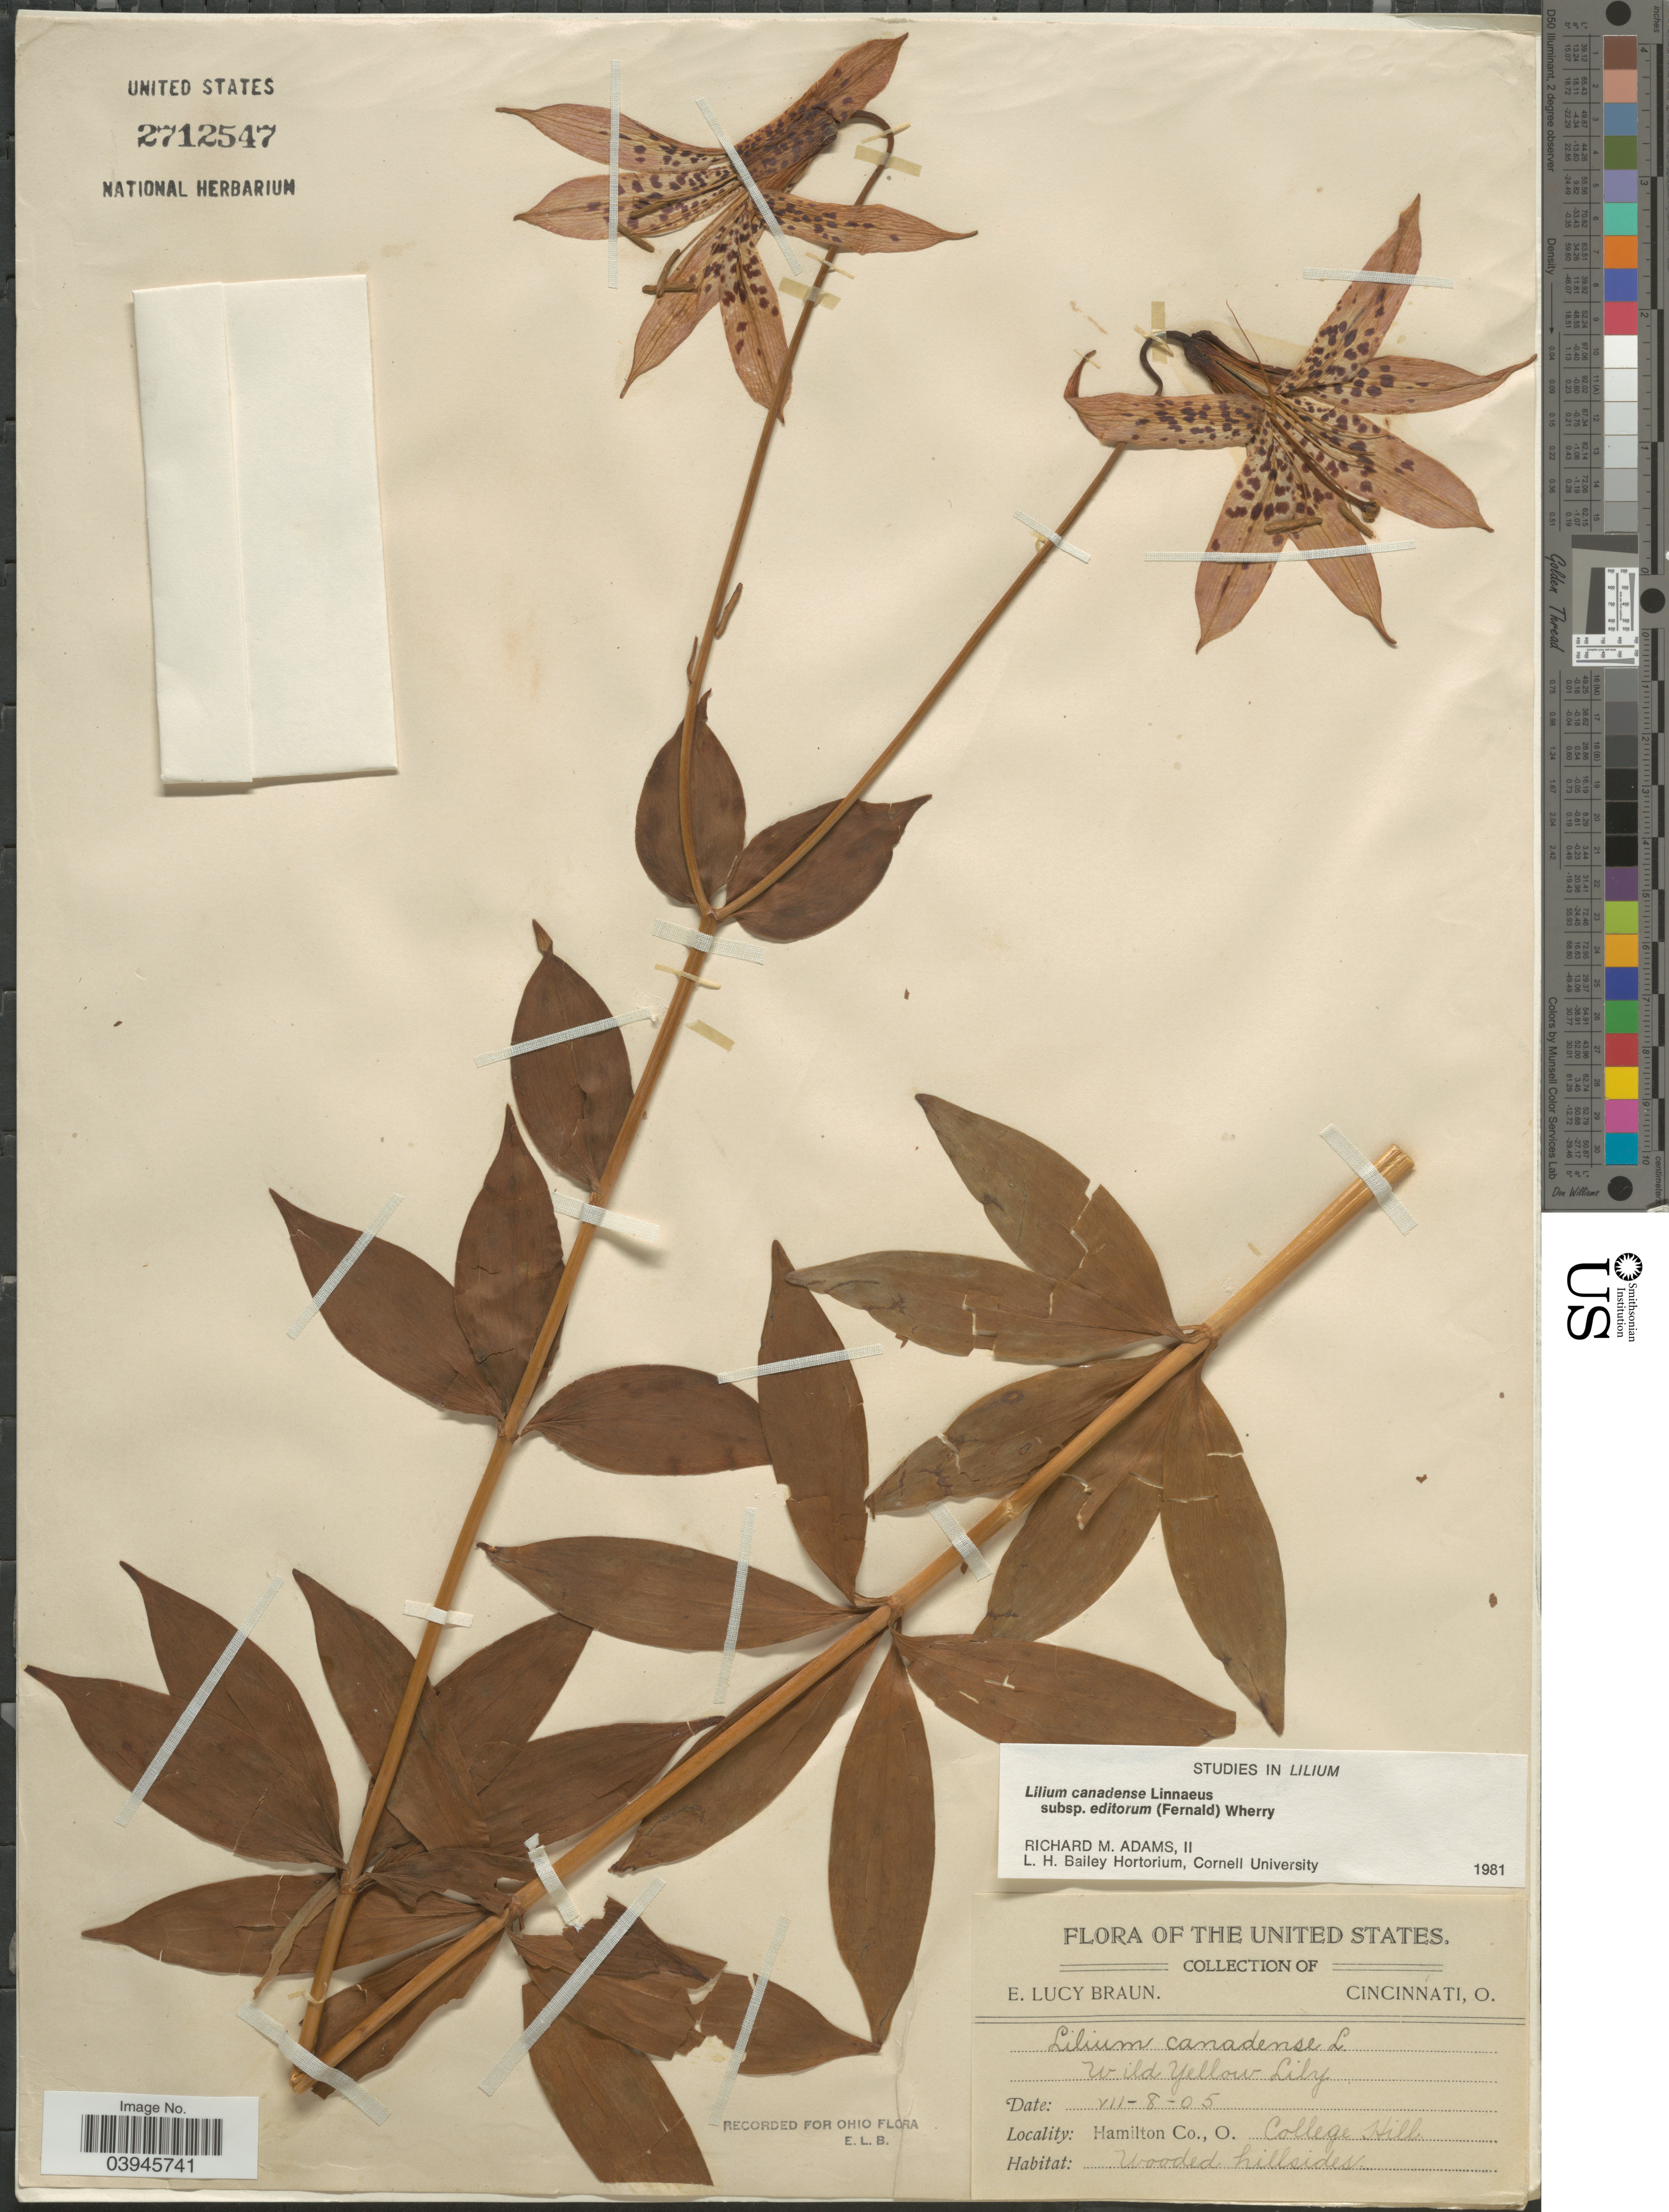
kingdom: Plantae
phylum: Tracheophyta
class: Liliopsida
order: Liliales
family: Liliaceae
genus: Lilium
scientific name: Lilium canadense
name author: L.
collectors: E. L. Braun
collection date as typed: Transcribed d/m/y: 8/7/5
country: United States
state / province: Ohio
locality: Hamilton Co. College Hill.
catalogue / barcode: US 2712547